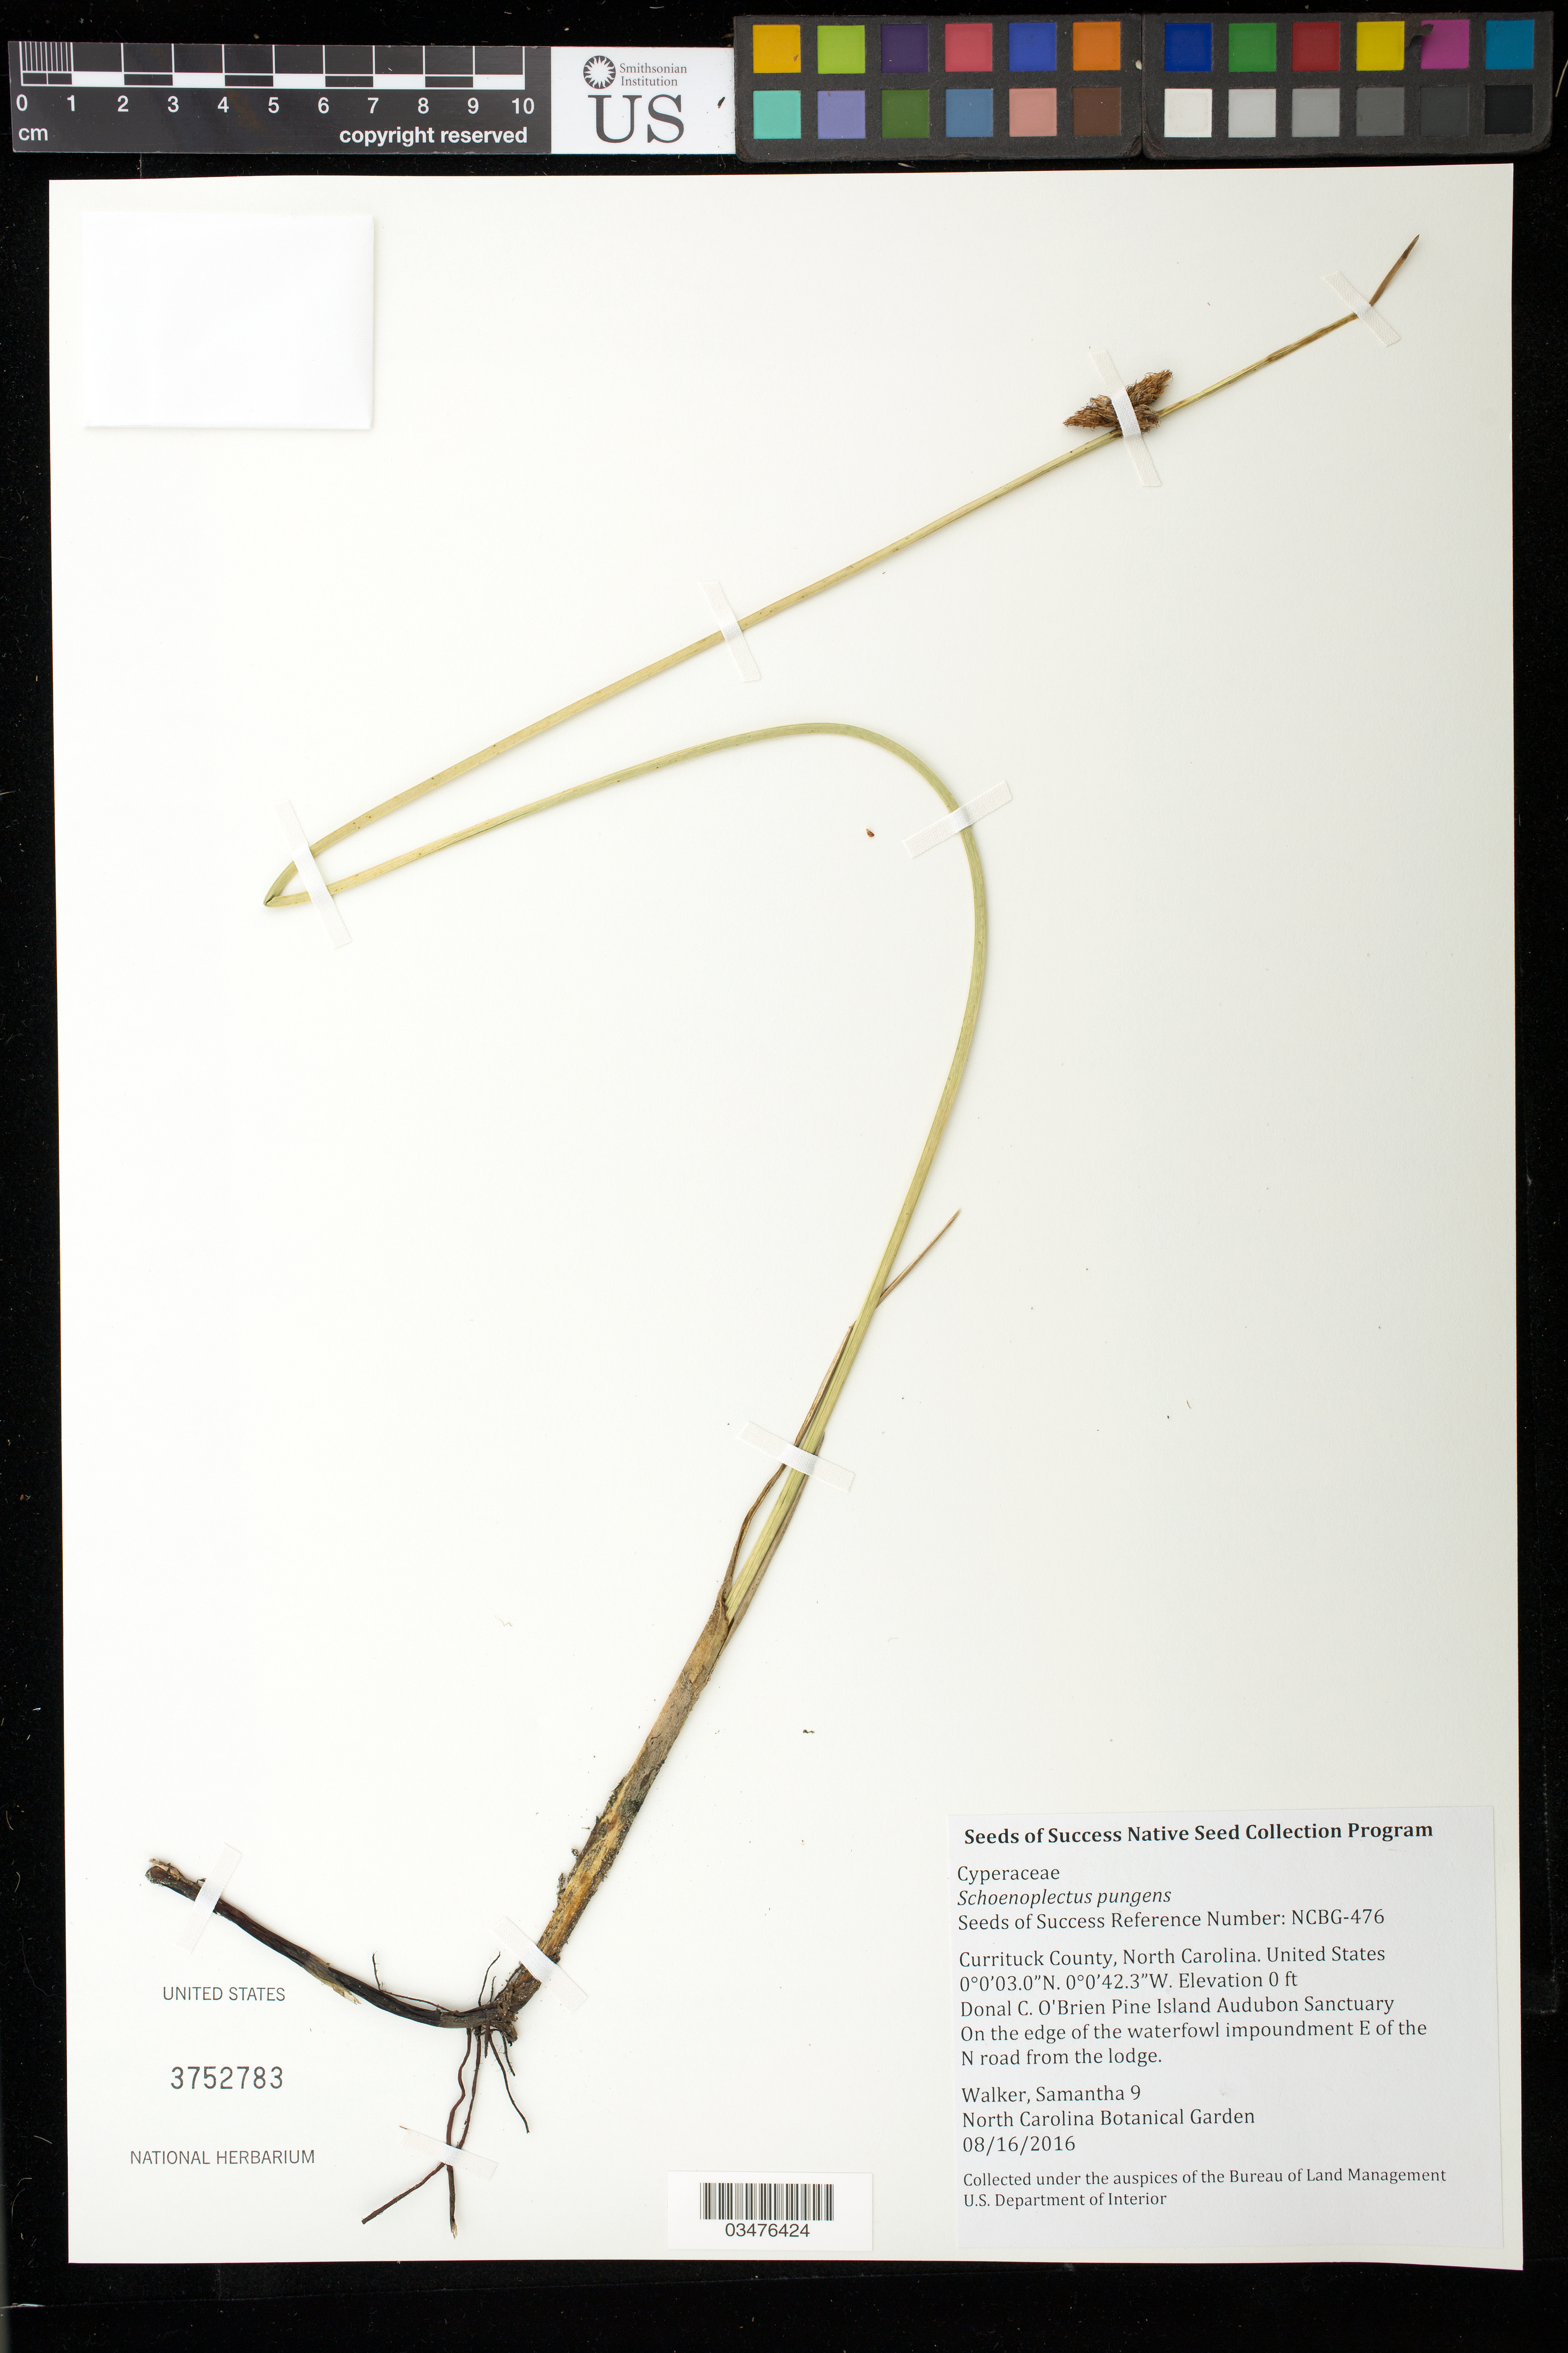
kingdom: Plantae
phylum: Tracheophyta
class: Liliopsida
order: Poales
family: Cyperaceae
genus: Schoenoplectus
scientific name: Schoenoplectus pungens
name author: (Vahl) Palla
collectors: S. Walker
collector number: NCBG-476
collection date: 2016-08-16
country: United States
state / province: North Carolina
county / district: Currituck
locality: Pine Island Audubon Sanctuary, Waterfowl Impoundment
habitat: Seasonally Flooded Herbaceous Vegetation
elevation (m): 0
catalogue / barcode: US 3752783